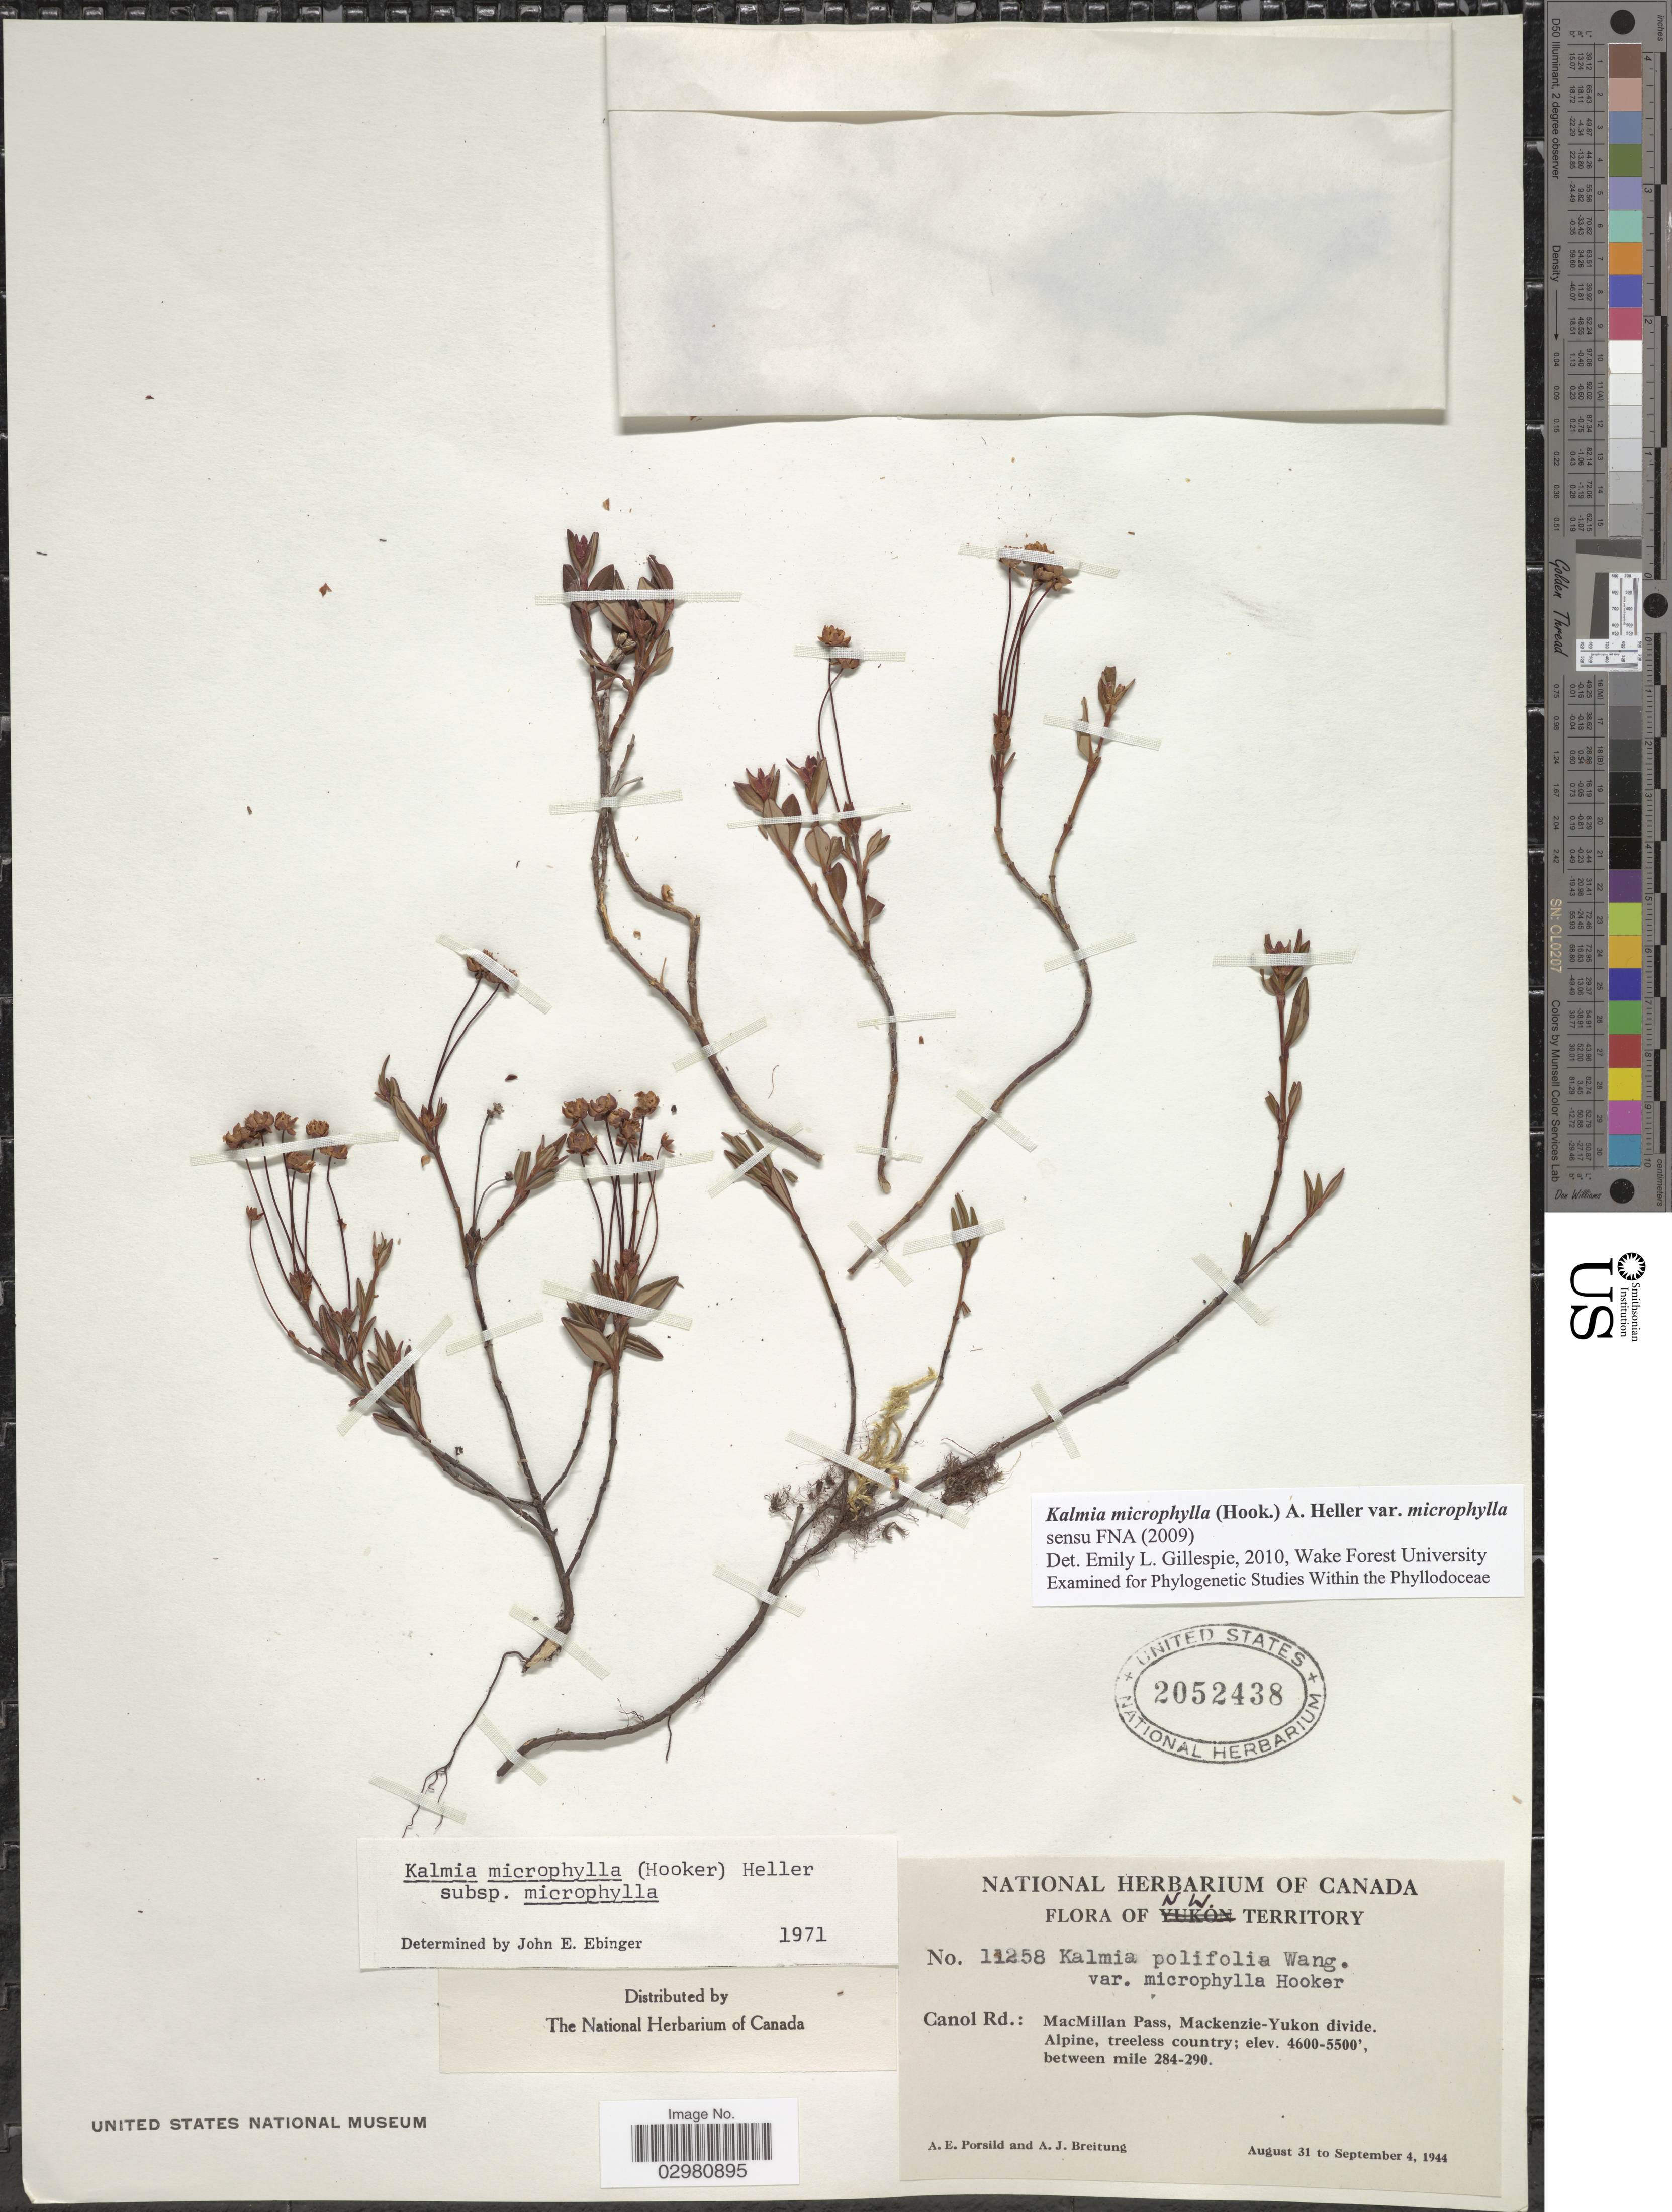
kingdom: Plantae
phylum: Tracheophyta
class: Magnoliopsida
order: Ericales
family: Ericaceae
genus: Kalmia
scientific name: Kalmia microphylla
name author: (Hook.) A. Heller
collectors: A. E. Porsild & A. Breitung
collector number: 11258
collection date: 1944-08-31/1944-09-04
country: Canada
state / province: Northwest Territories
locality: N.W. Territory. Canol Rd.: MacMillan Pass, Mackenzie-Yukon divide. Between mile 284-290.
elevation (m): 1402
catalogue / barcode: US 2052438